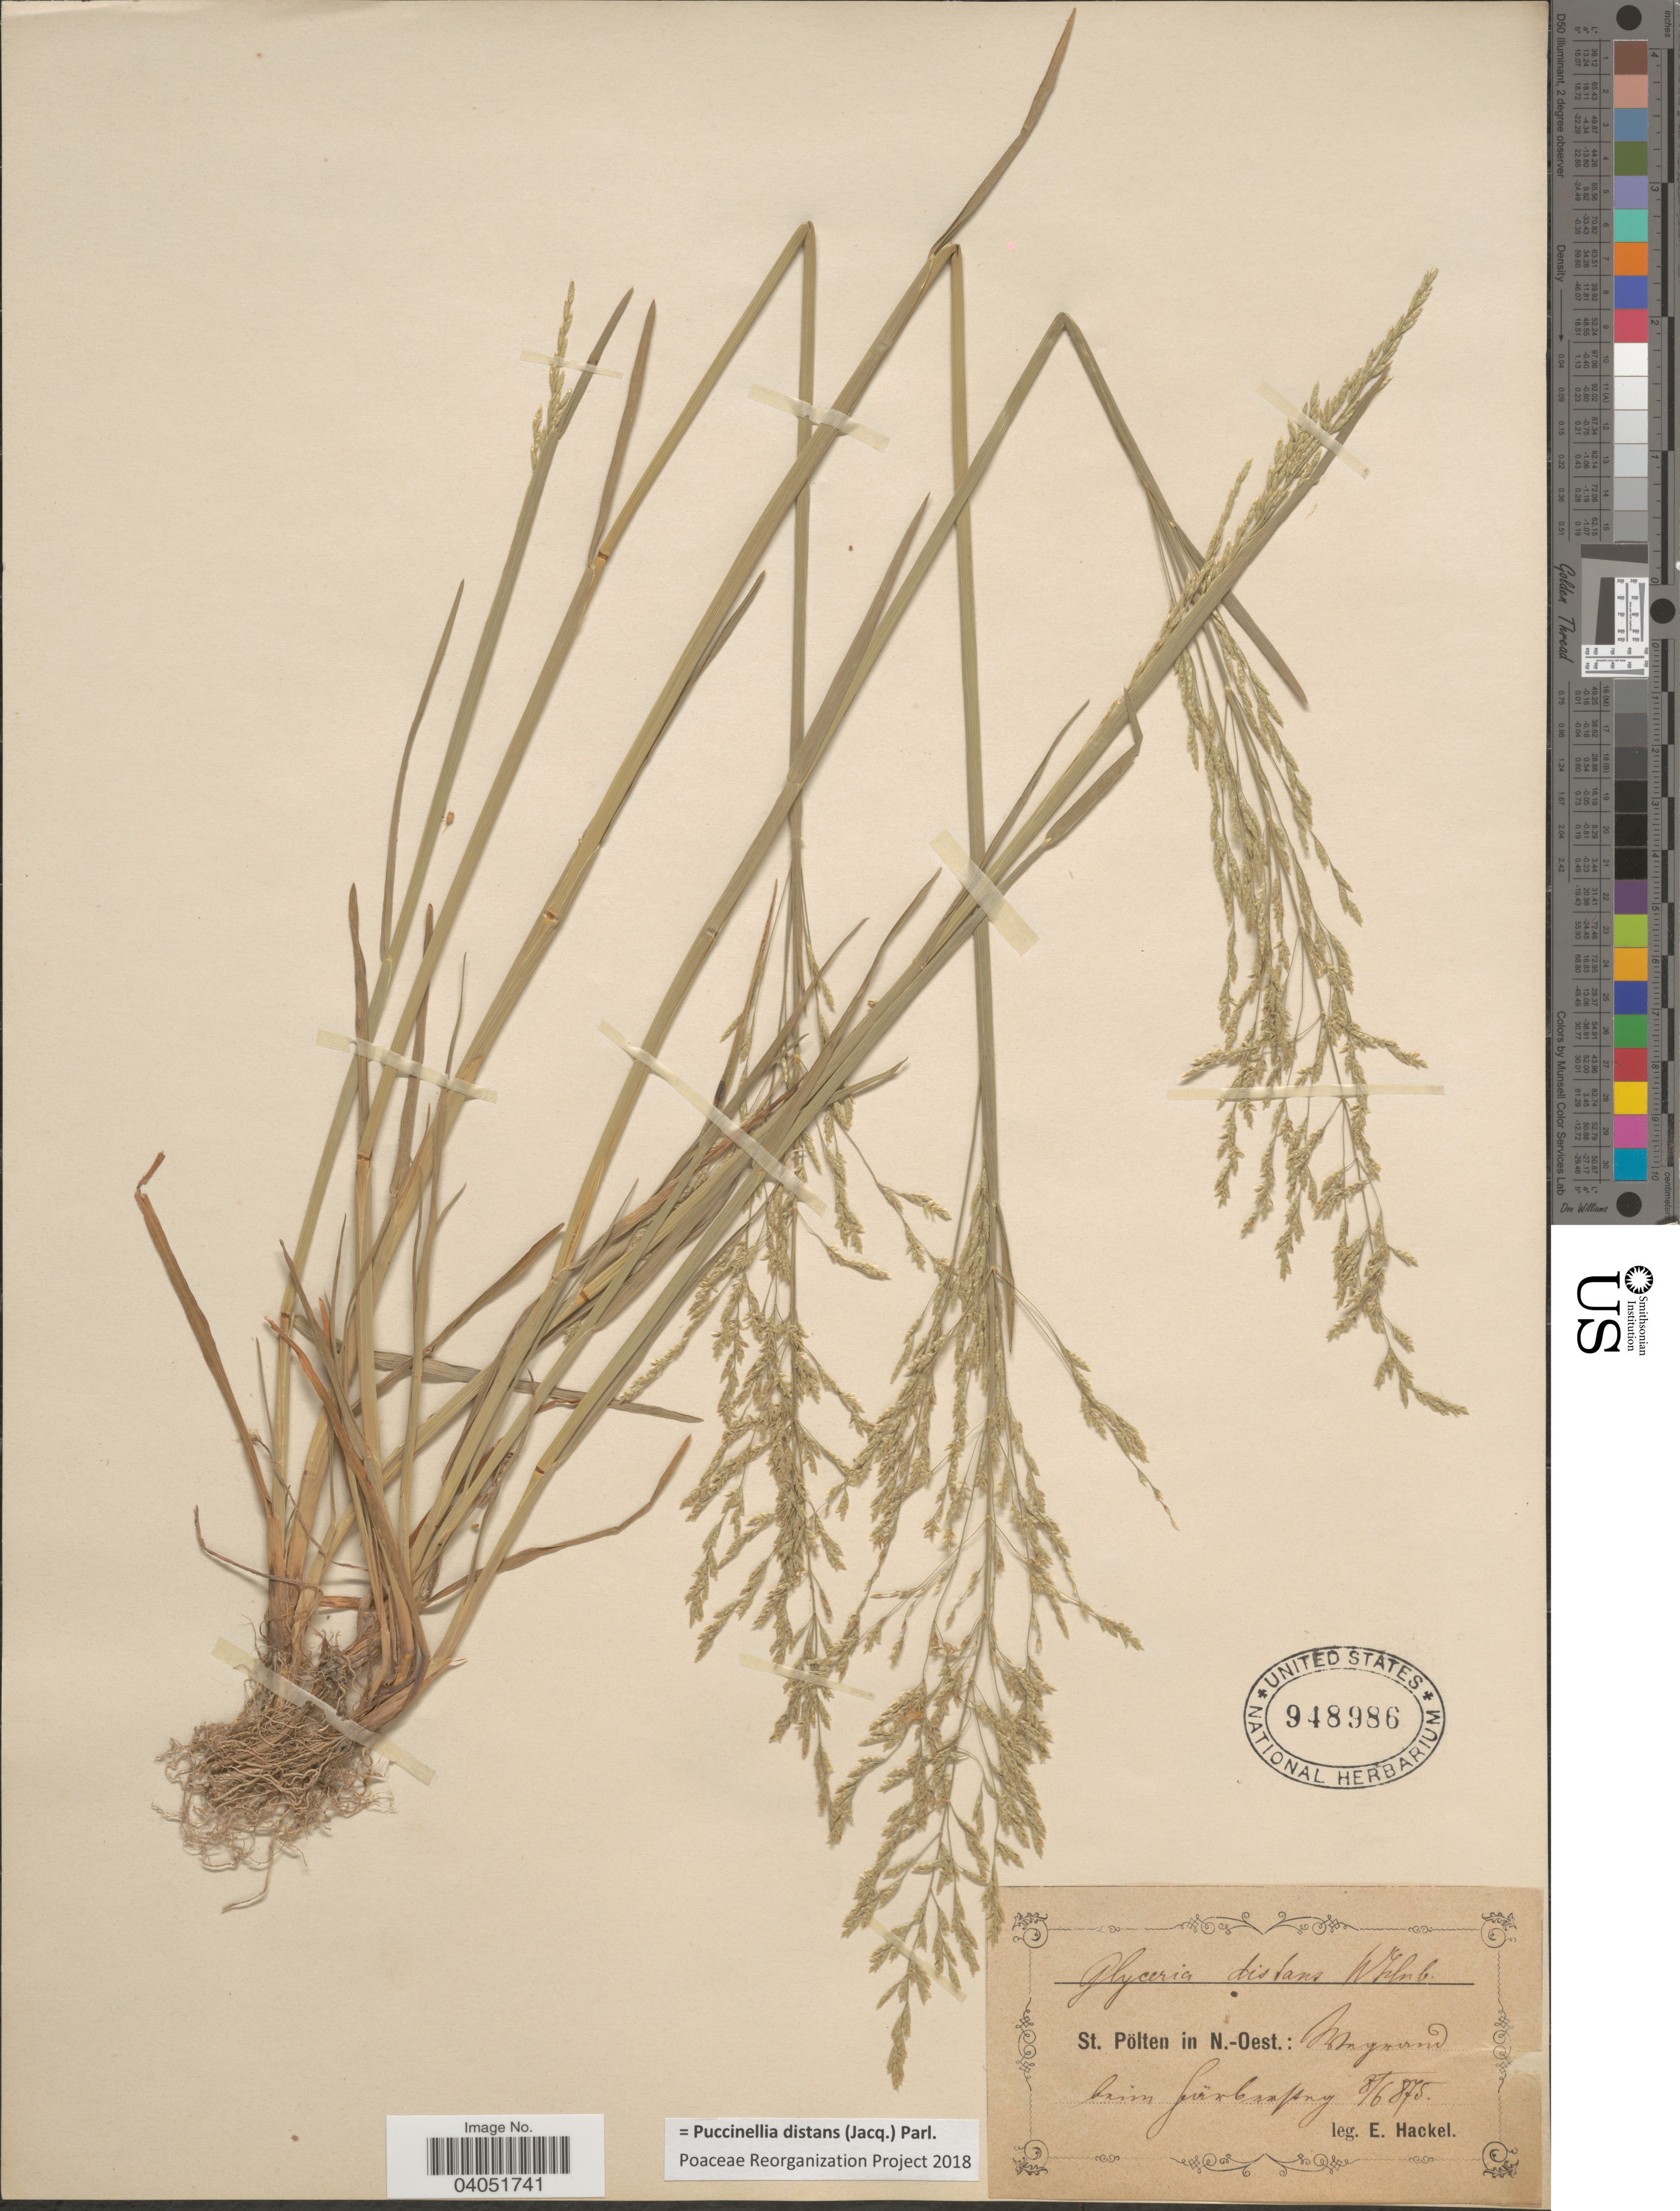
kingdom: Plantae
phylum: Tracheophyta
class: Liliopsida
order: Poales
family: Poaceae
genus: Puccinellia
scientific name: Puccinellia distans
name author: (Jacq.) Parl.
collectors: E. Hackel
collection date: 1875-06-08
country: Austria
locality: St. Pölten in N.-Oest.: Myrund baim forbaspng. [interpreted]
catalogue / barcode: US 948986